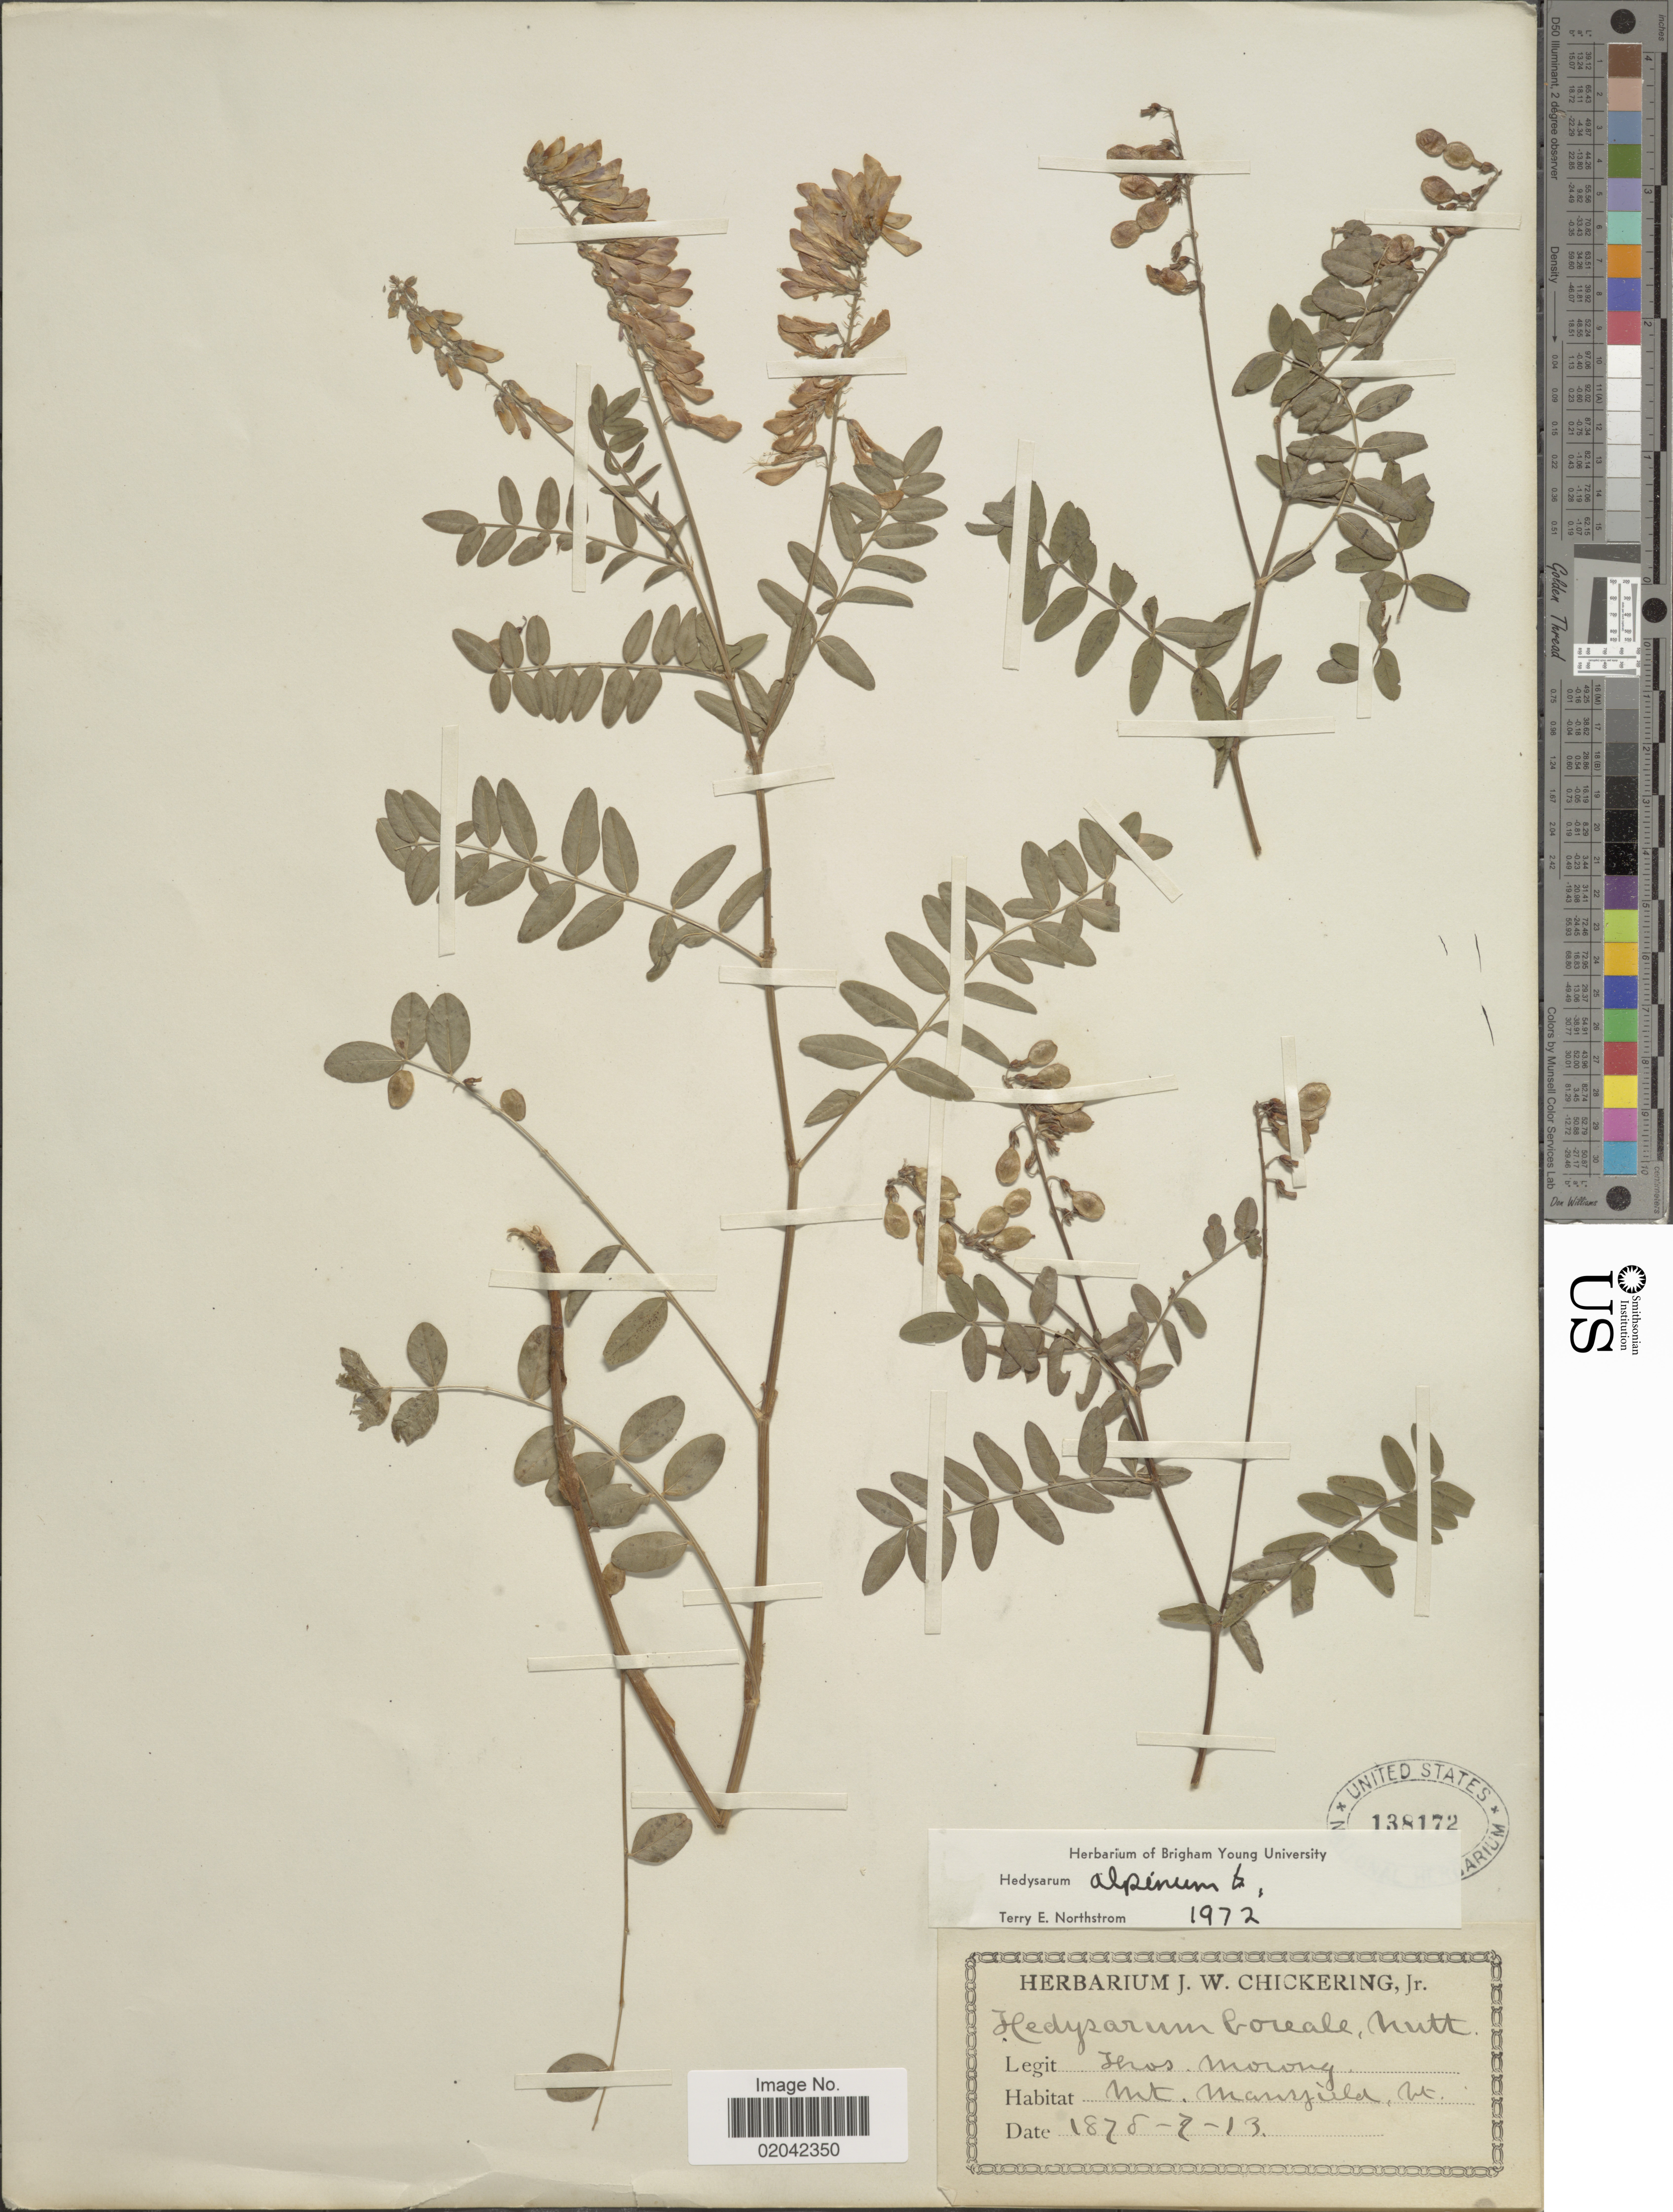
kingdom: Plantae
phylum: Tracheophyta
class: Magnoliopsida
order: Fabales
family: Fabaceae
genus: Hedysarum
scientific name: Hedysarum alpinum var. americanum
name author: Michx. ex Pursh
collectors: ex herb. T. Morong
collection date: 1878-07-13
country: United States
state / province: Vermont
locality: Mt. Mansfield, Vt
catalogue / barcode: US 138172